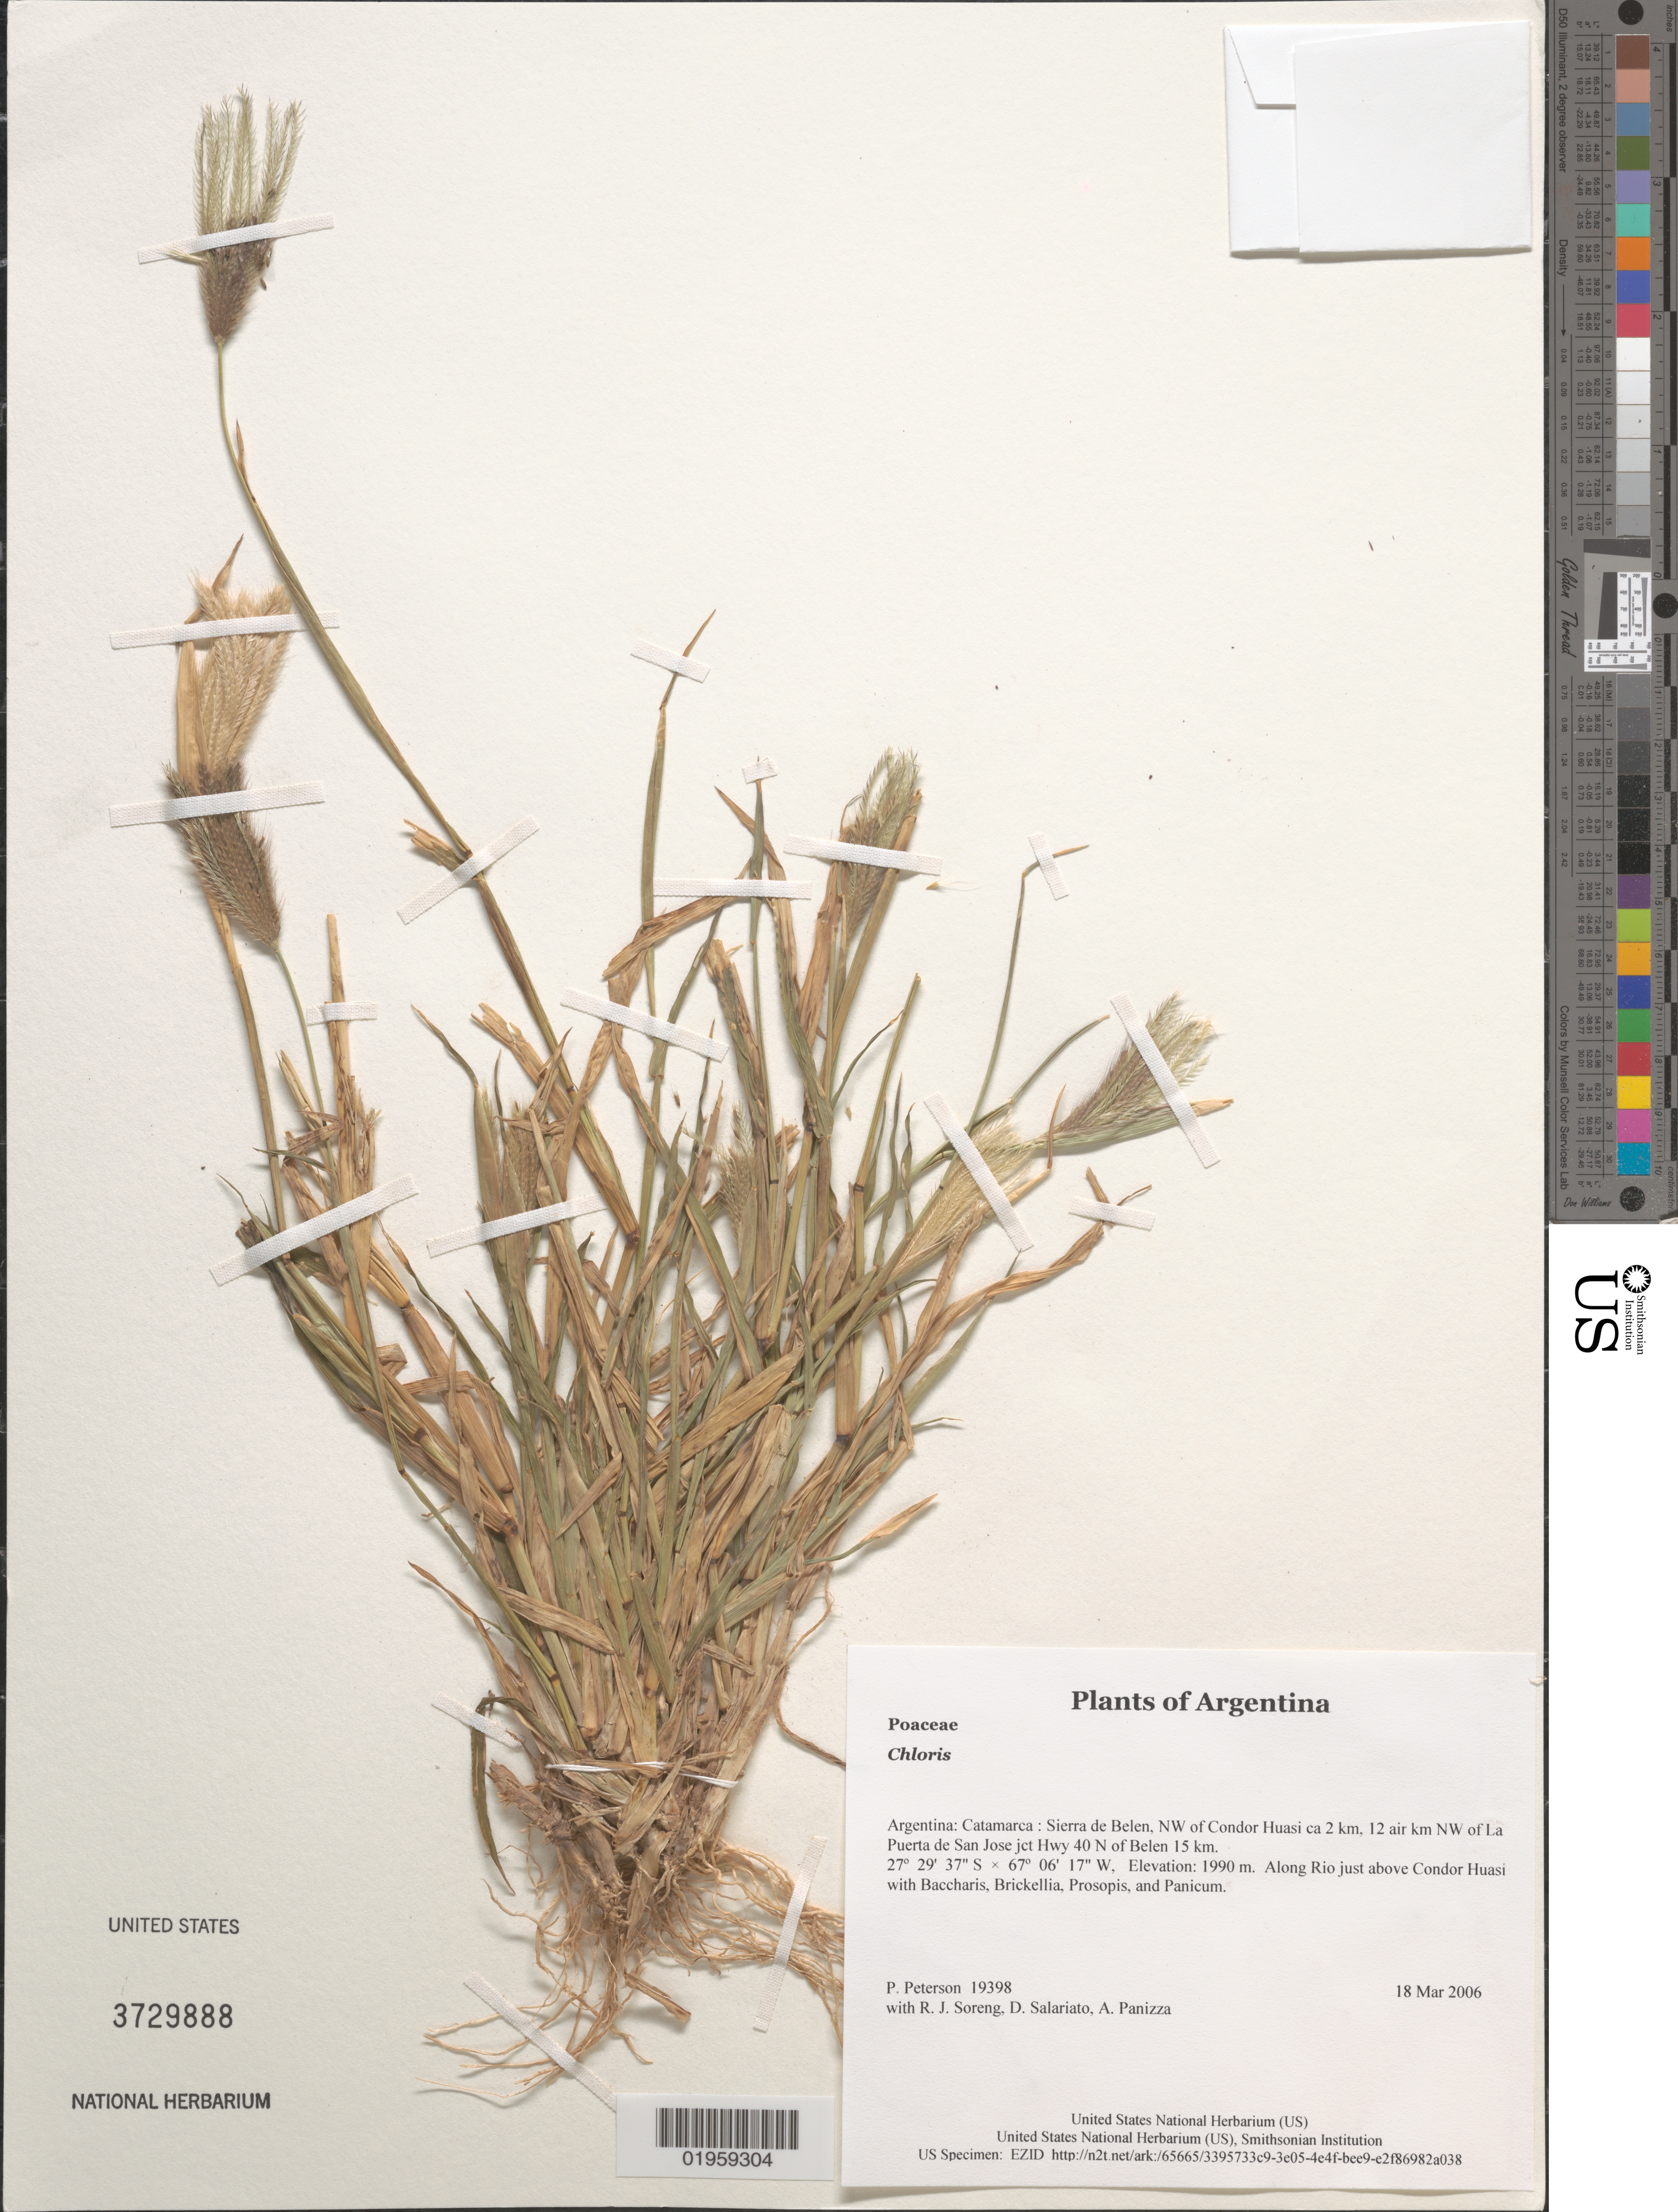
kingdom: Plantae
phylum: Tracheophyta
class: Liliopsida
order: Poales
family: Poaceae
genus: Chloris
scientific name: Chloris sp.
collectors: P. M. Peterson, R. J. Soreng, D. Salariato & A. Panizza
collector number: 19398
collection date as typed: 18 Mar 2006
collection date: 2006-03-18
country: Argentina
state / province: Catamarca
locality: Sierra de Belen, NW of Condor Huasi ca 2 km, 12 air km NW of La Puerta de San Jose jct Hwy 40 N of Belen 15 km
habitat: Along Rio just above Condor Huasi with Baccharis, Brickellia, Prosopis, and Panicum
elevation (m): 1990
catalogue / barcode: US 3729888